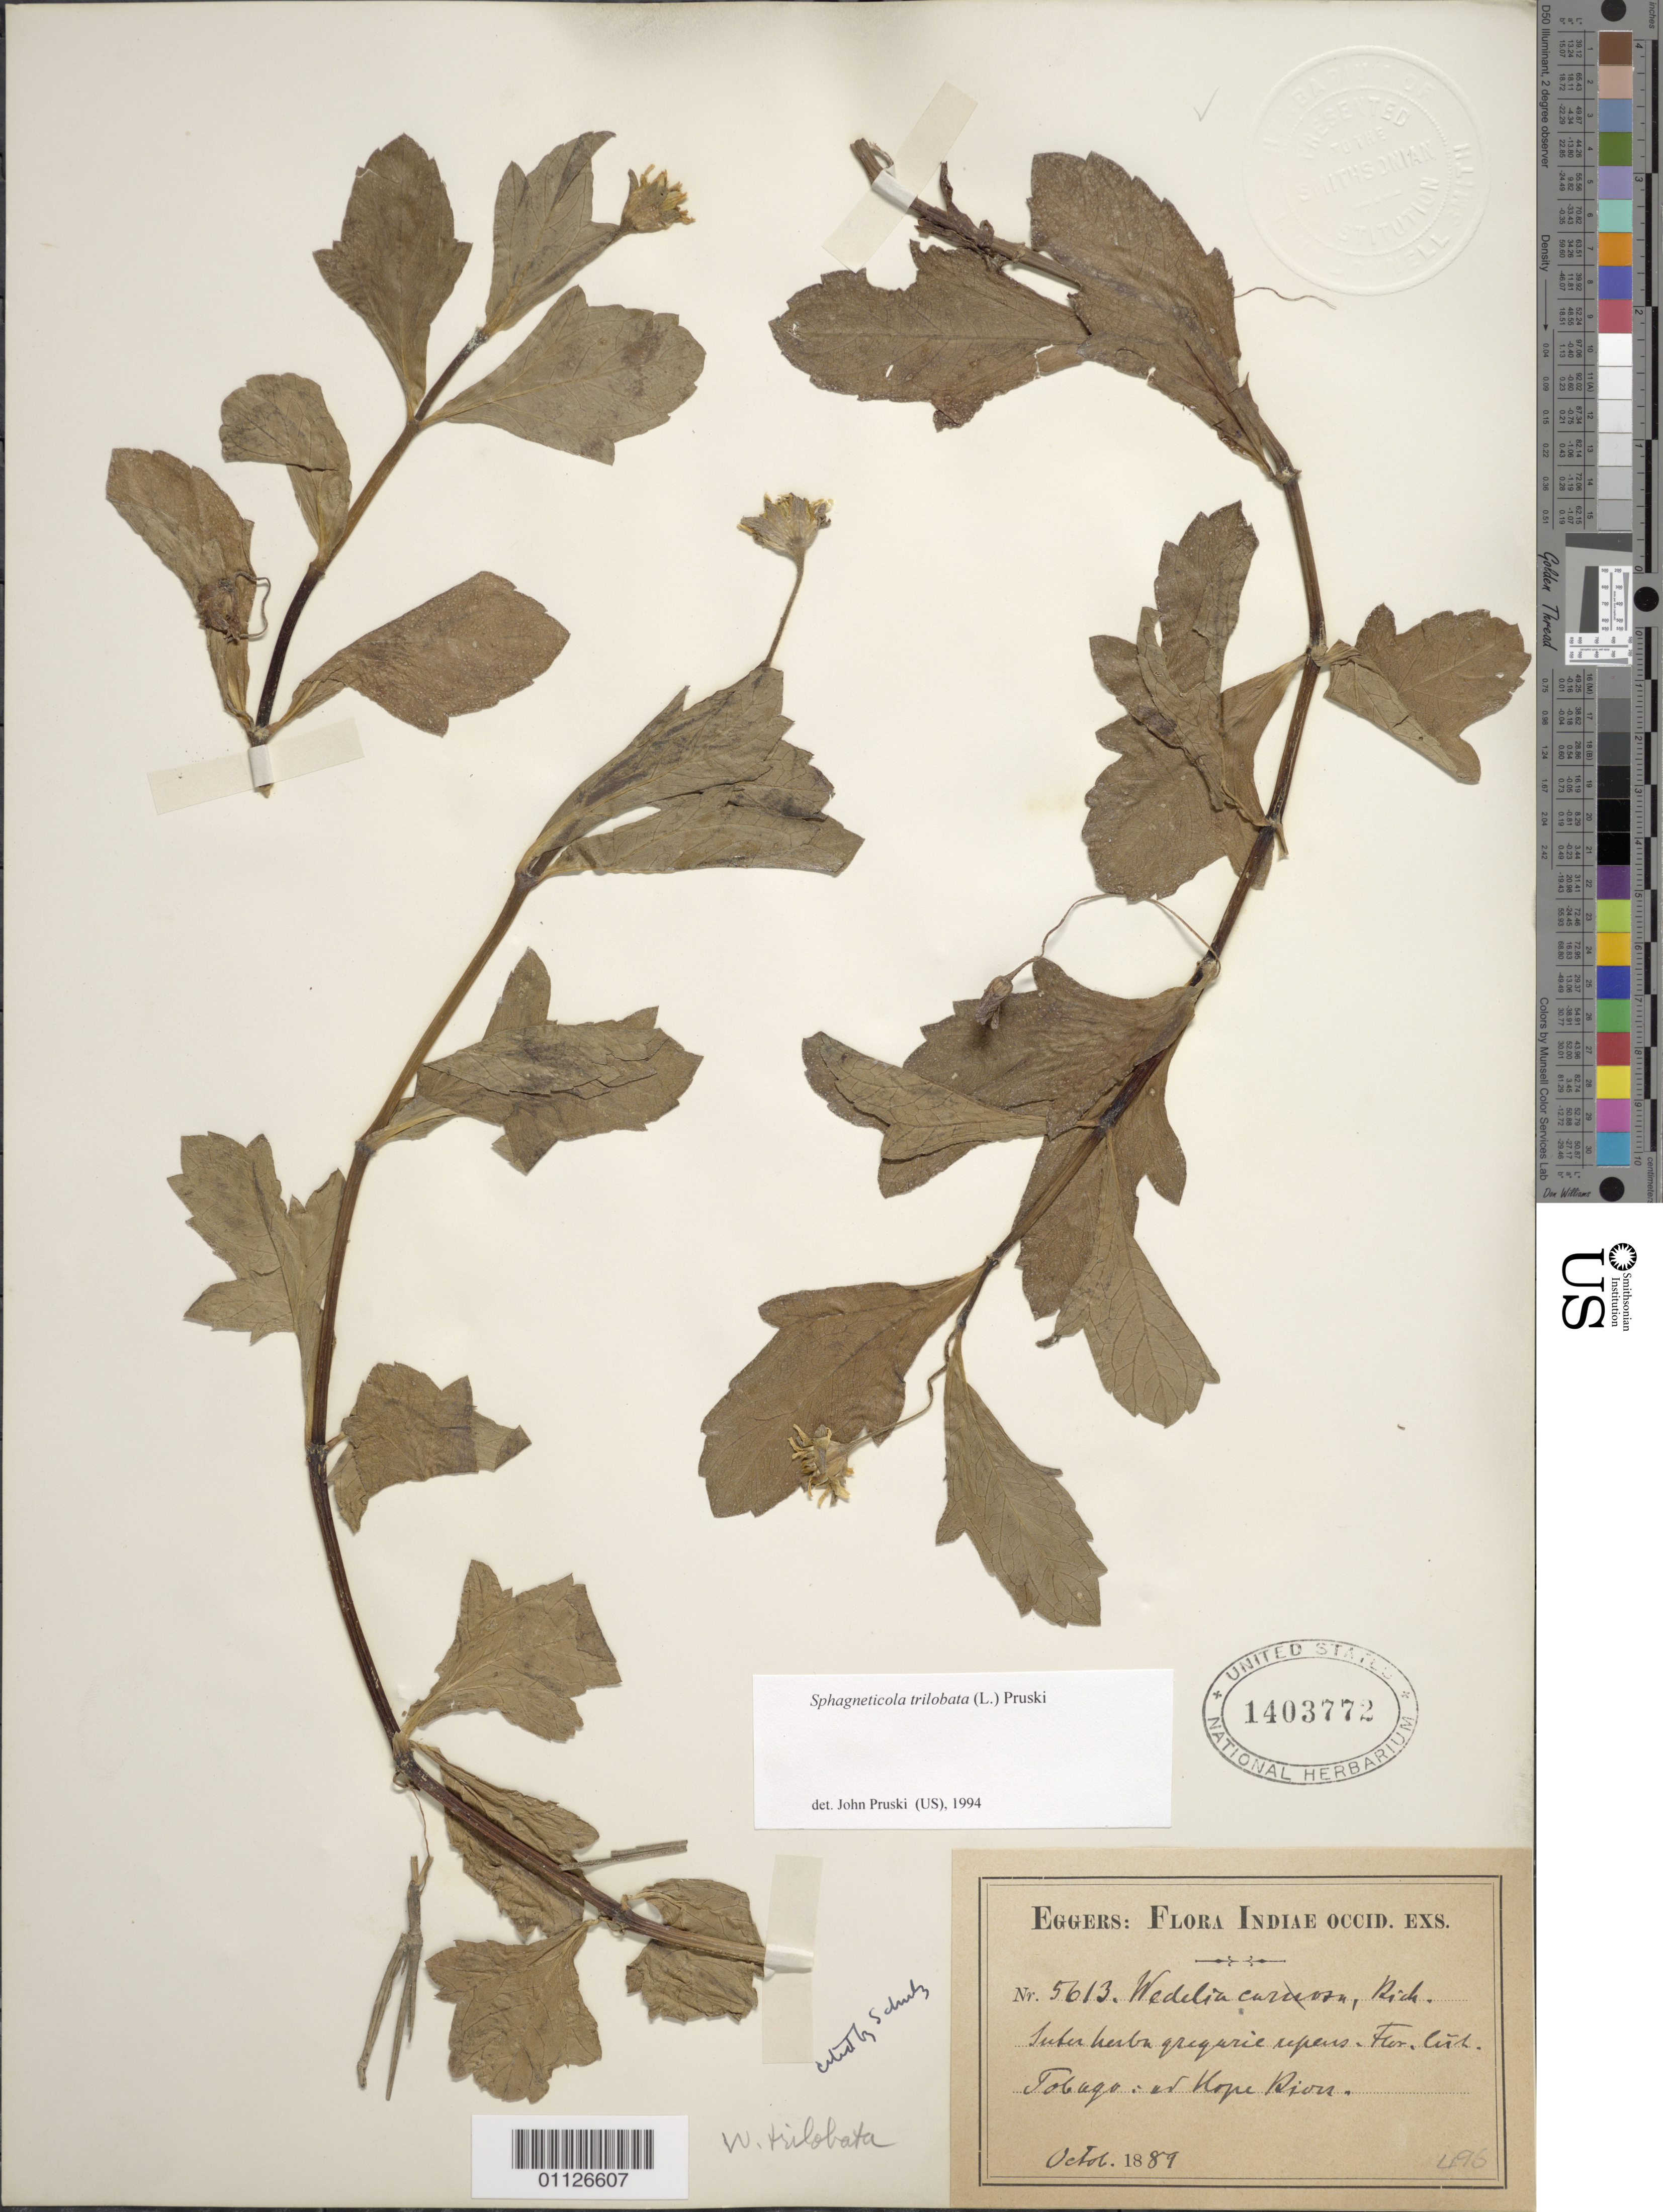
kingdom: Plantae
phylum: Tracheophyta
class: Magnoliopsida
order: Asterales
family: Asteraceae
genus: Sphagneticola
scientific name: Sphagneticola trilobata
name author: (L.) Pruski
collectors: H. F. A. von Eggers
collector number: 5613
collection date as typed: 01 Oct 1889 to 31 Oct 1889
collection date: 1889-10-01/1889-10-31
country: Trinidad and Tobago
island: Tobago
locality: Hope River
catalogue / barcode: US 1403772